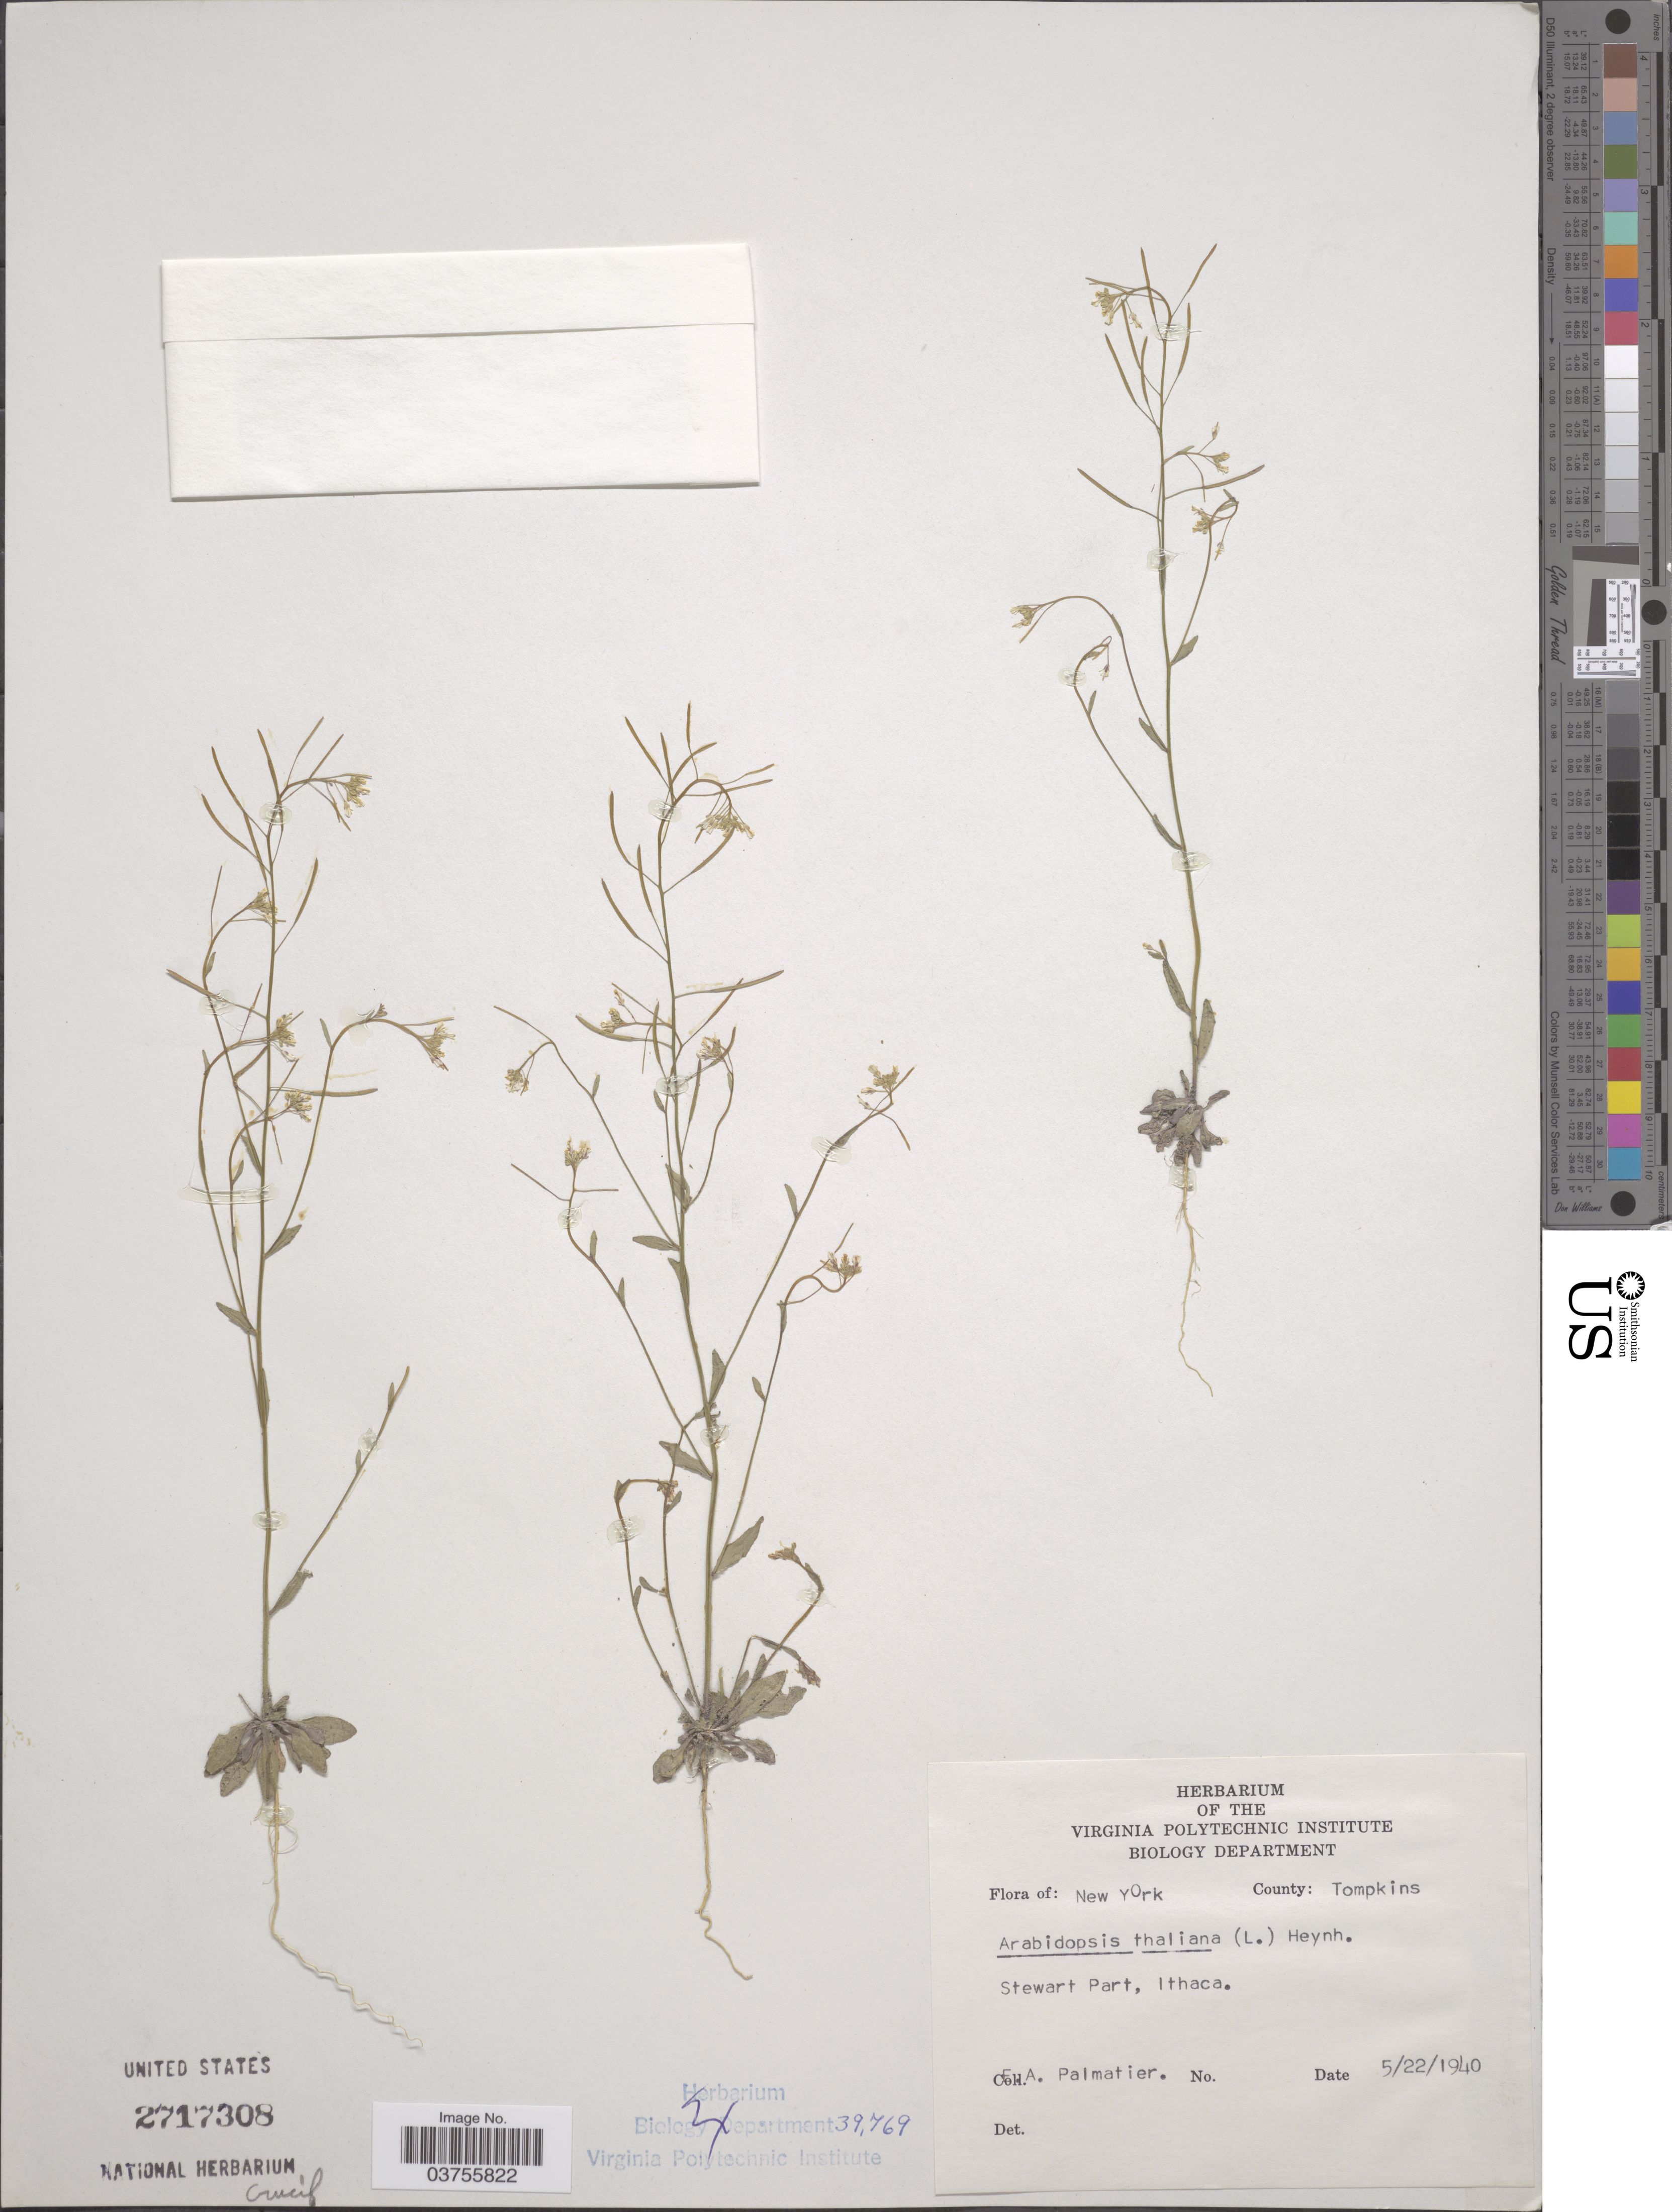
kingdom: Plantae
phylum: Tracheophyta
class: Magnoliopsida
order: Brassicales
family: Brassicaceae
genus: Arabidopsis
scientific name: Arabidopsis thaliana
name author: (L.) Heynh.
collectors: E. Palmatier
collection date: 1940-05-22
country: United States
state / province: New York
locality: County: Tompkins. Stewart Part, Ithaca.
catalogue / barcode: US 2717308